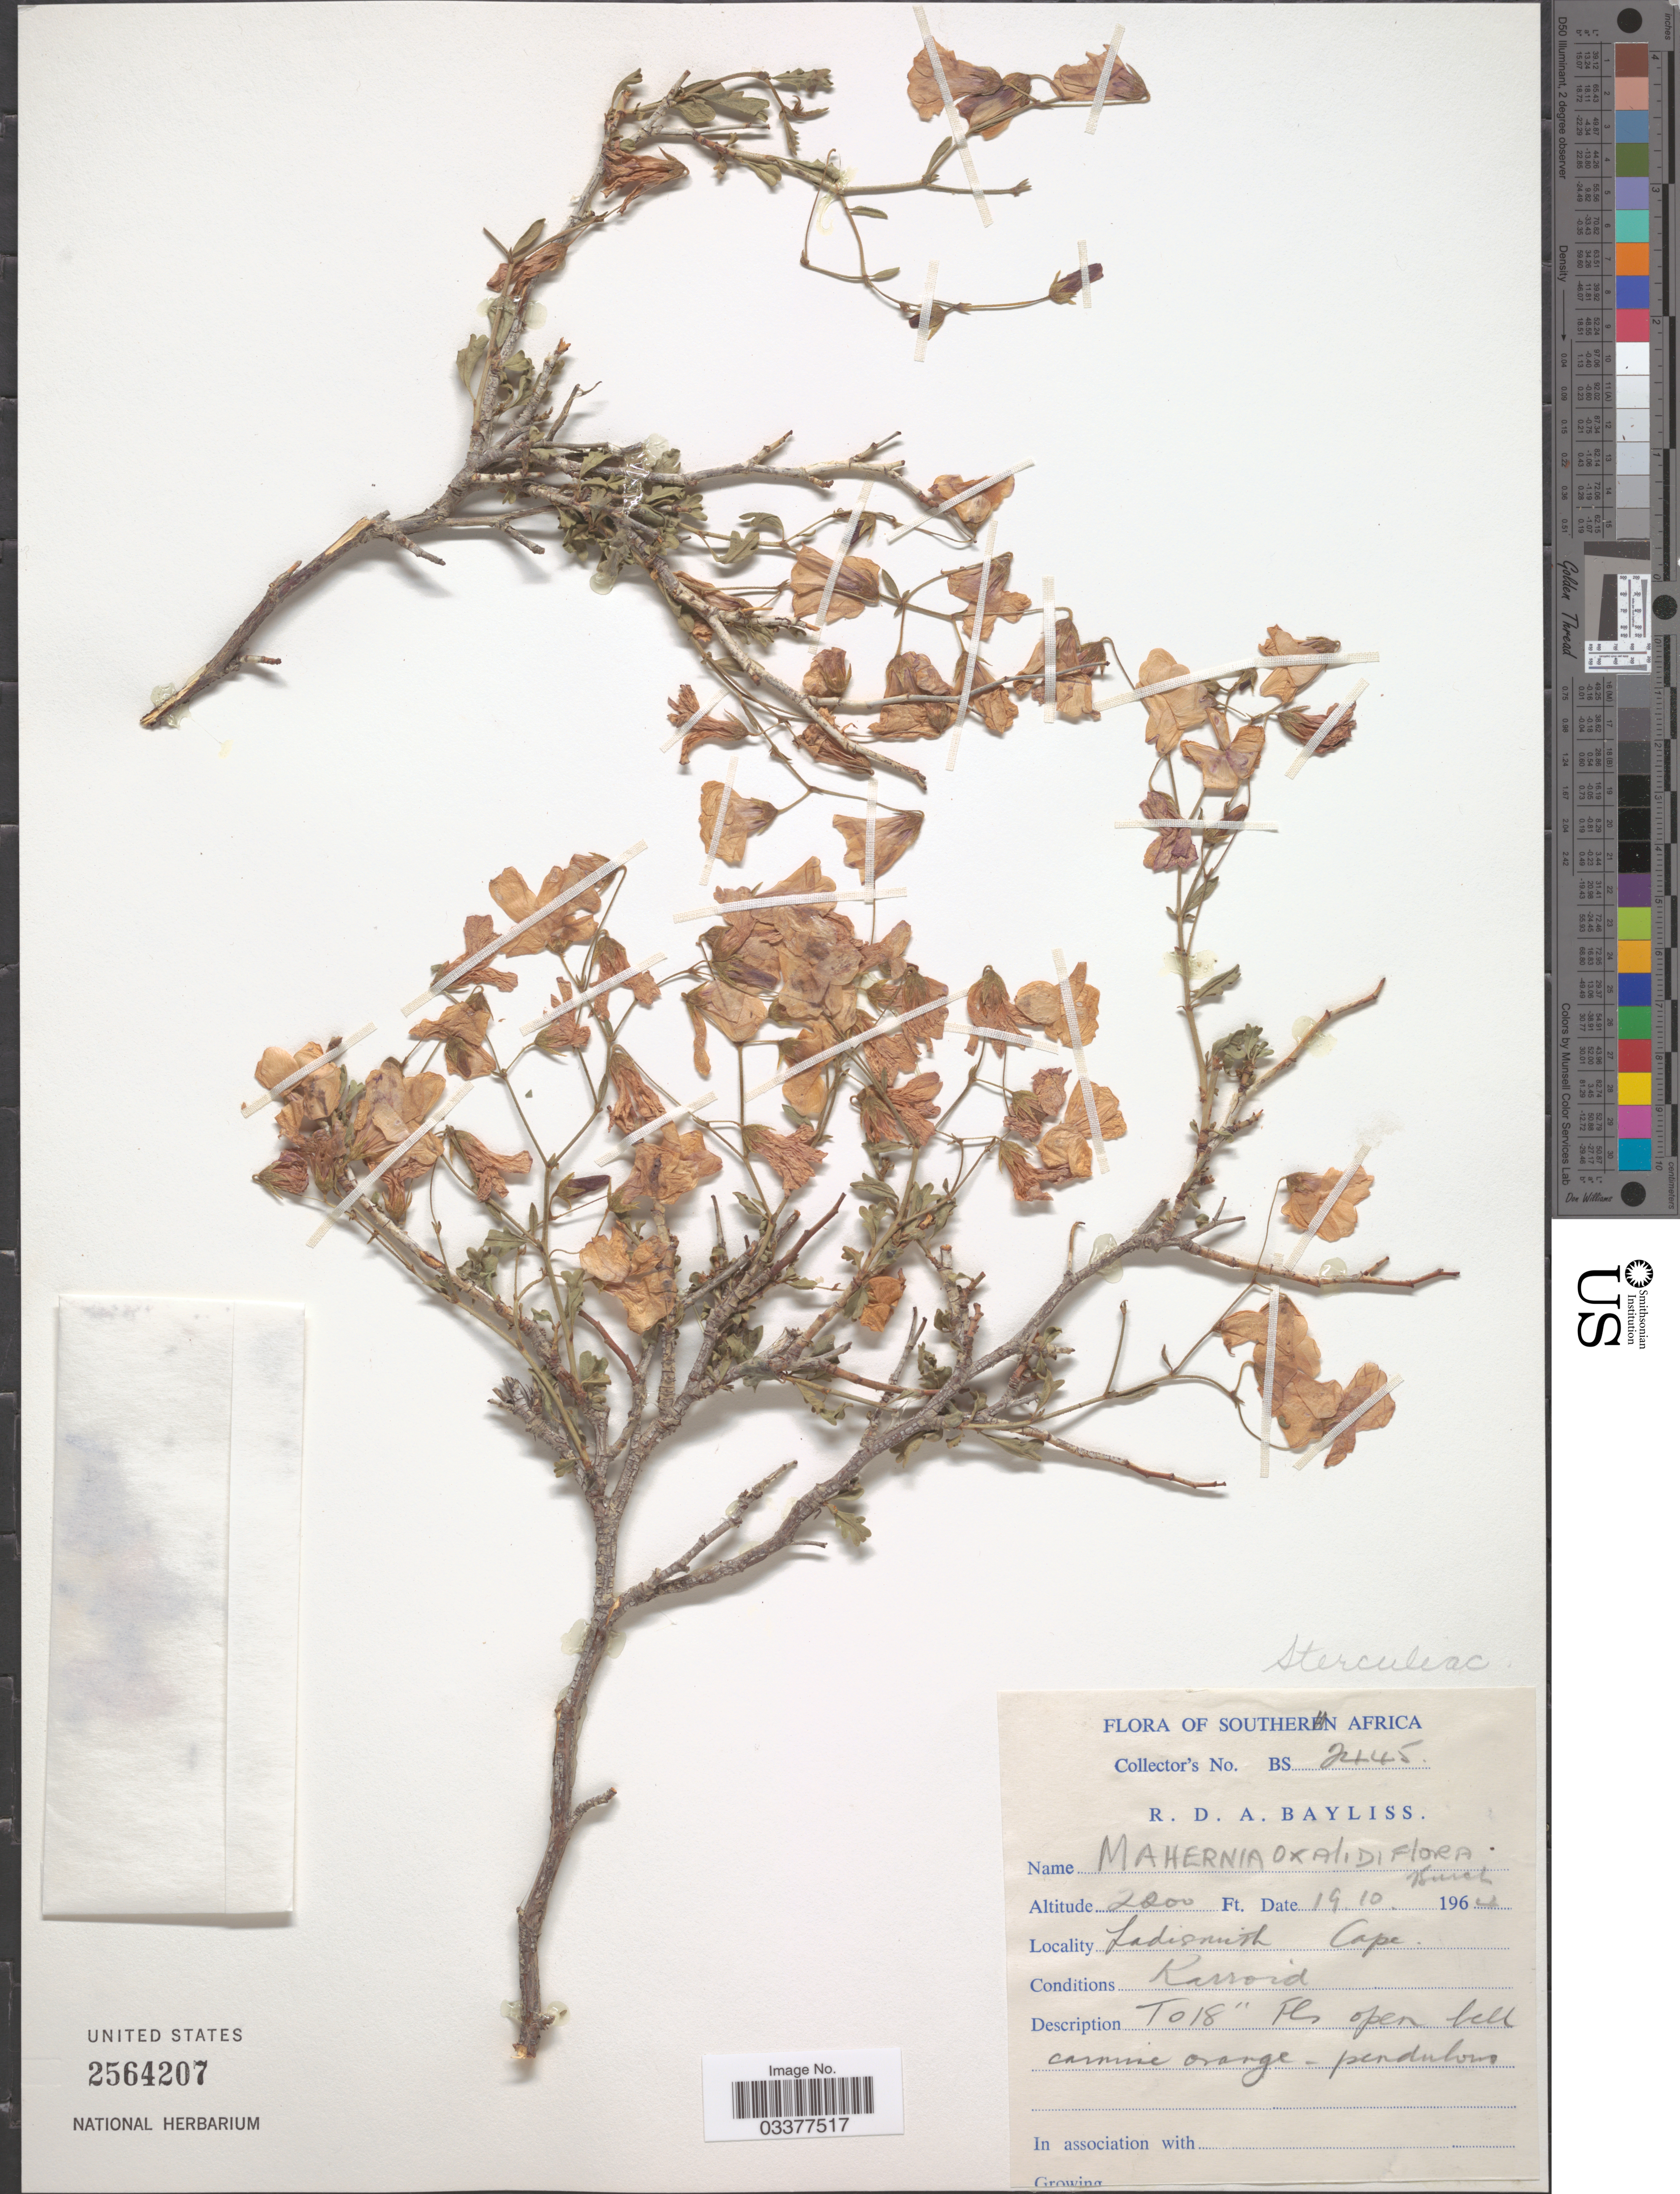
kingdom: Plantae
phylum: Tracheophyta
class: Magnoliopsida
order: Malvales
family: Malvaceae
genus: Mahernia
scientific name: Mahernia oxalidiflora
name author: Burch.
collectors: R. Bayliss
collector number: BS 2445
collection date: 1964-10-19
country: South Africa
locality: Southern Africa. Ladismith Cape.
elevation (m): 671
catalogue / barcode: US 2564207